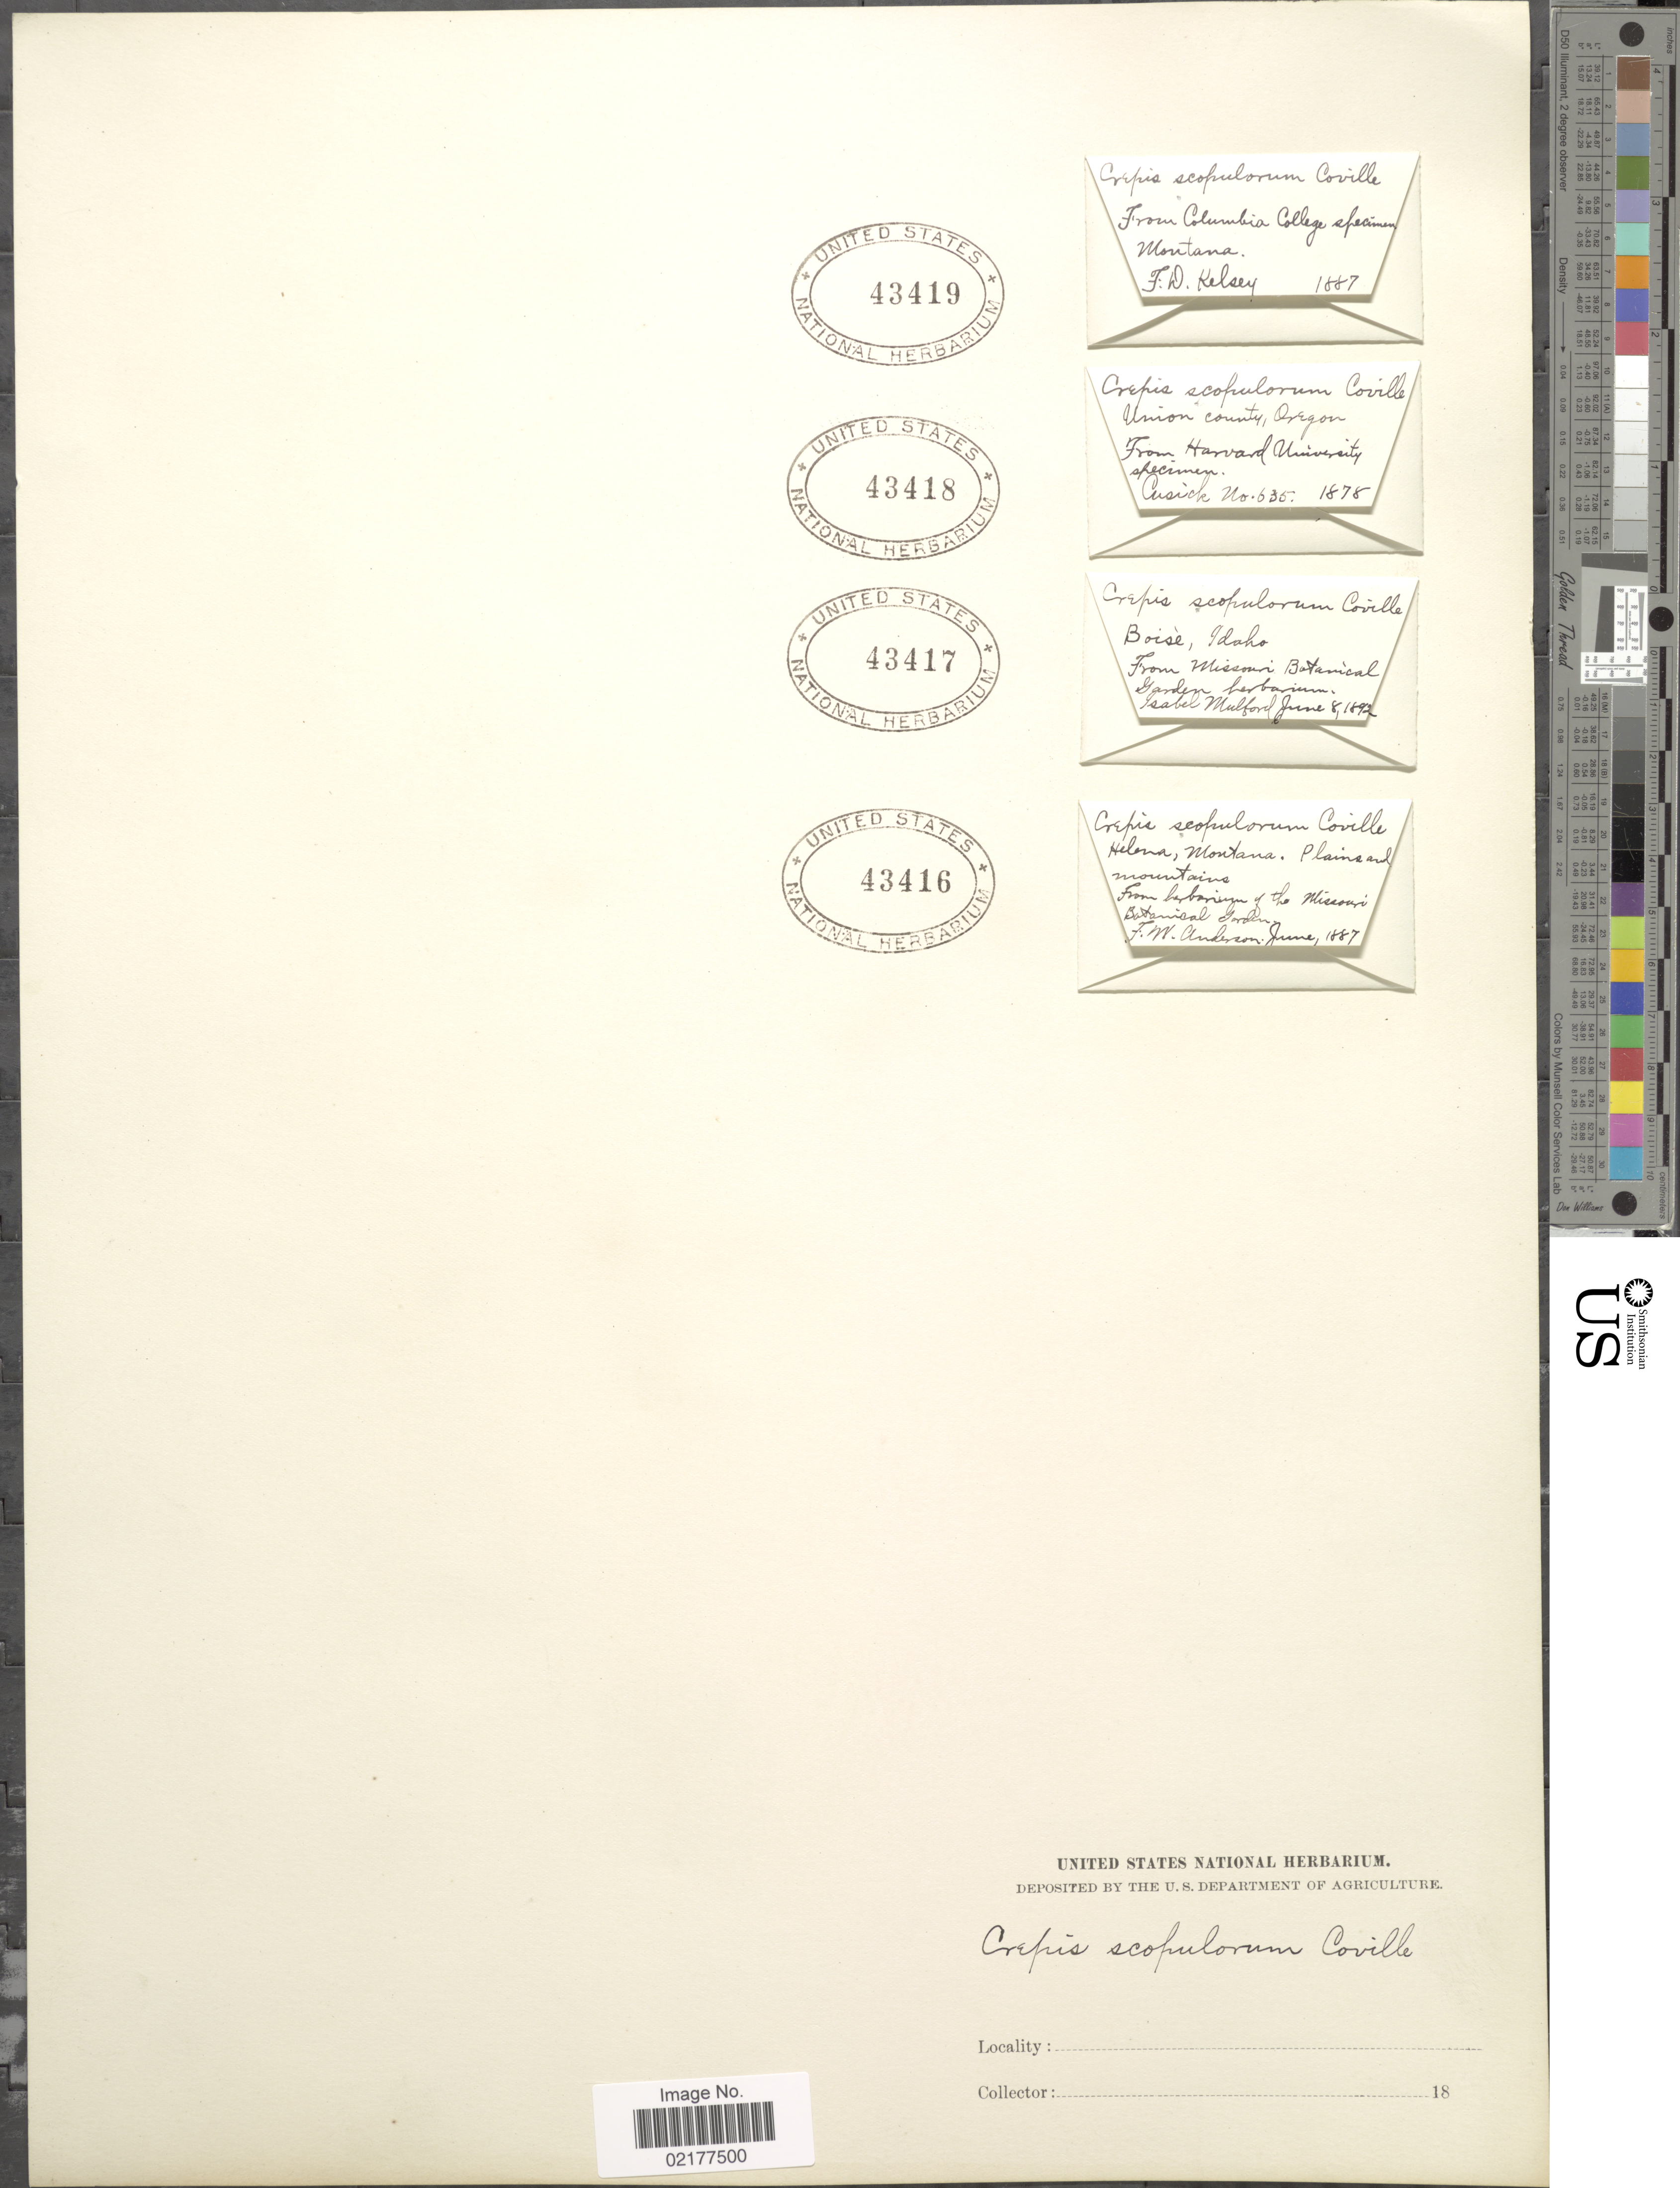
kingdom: Plantae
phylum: Tracheophyta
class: Magnoliopsida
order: Asterales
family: Asteraceae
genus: Crepis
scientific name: Crepis scopulorum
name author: Coville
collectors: F. Kelsey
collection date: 1887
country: United States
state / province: Montana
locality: From Columbia College specimen [unsure placement]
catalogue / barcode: US 43419-4